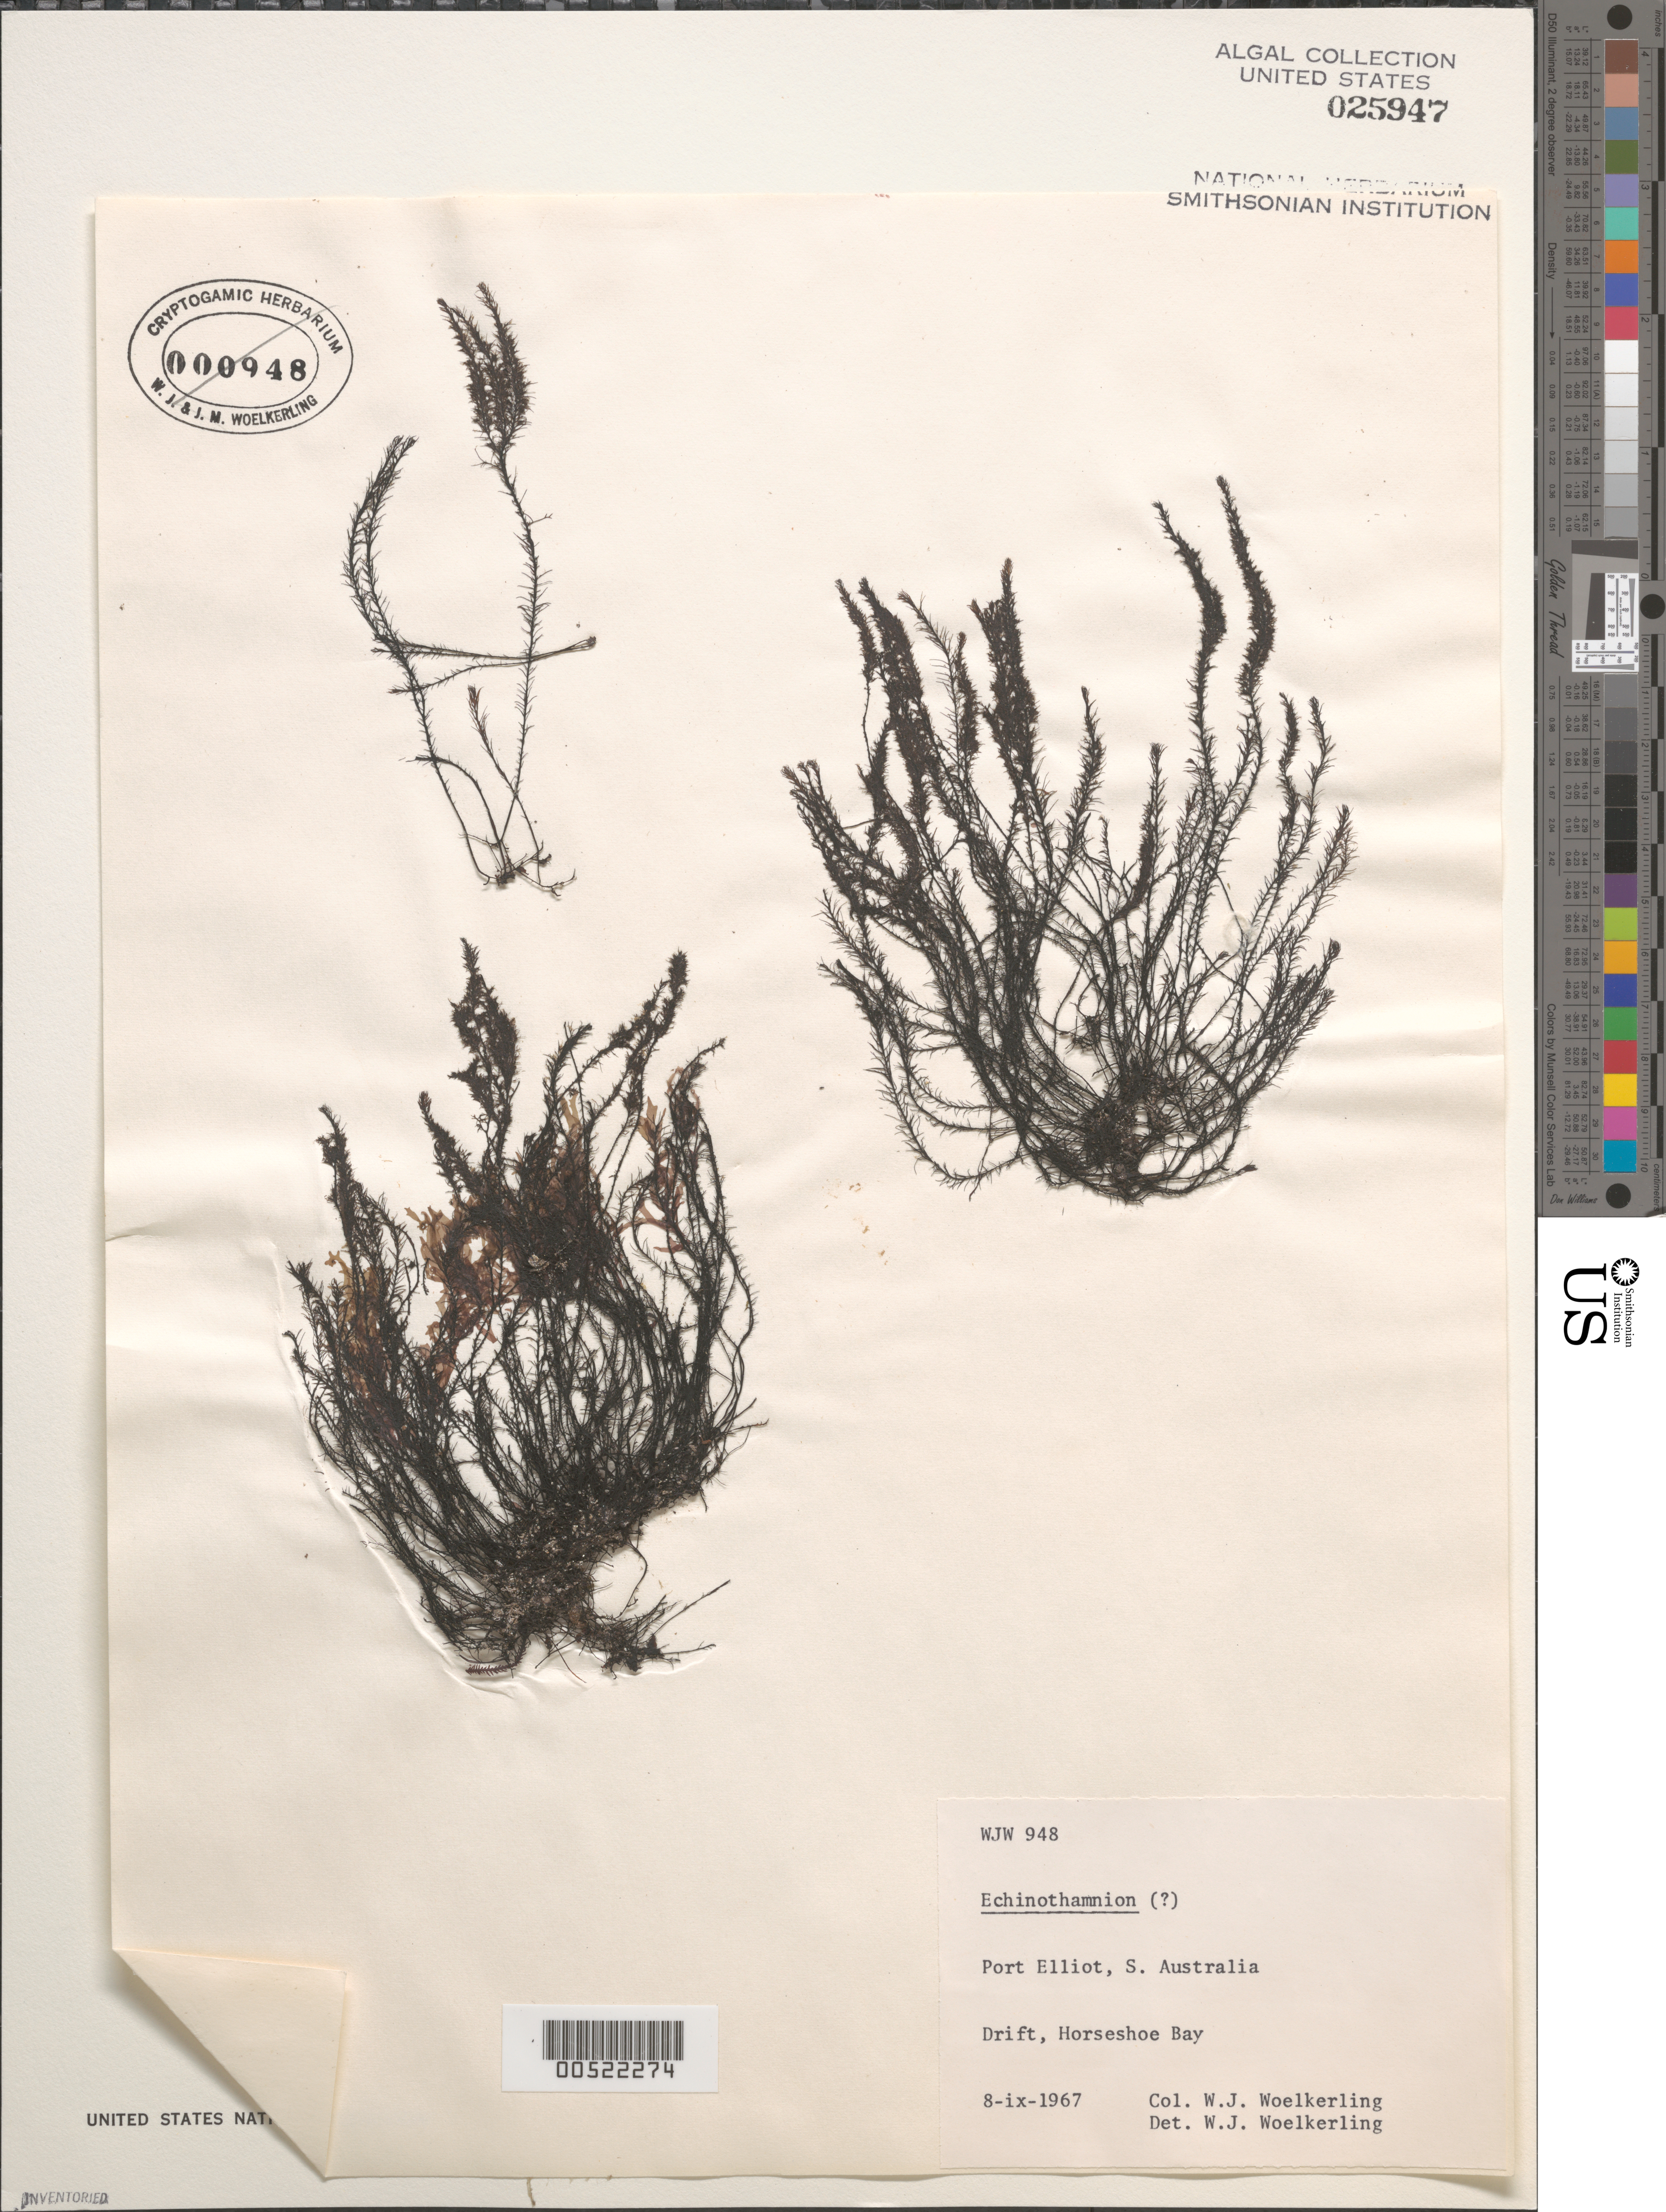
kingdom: Plantae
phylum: Rhodophyta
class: Florideophyceae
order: Ceramiales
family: Rhodomelaceae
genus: Echinothamnion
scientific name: Echinothamnion sp.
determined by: Woelkerling, W. J.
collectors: W. Woelkerling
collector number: WJW 948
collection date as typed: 08 Sep 1967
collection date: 1967-09-08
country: Australia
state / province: South Australia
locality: Horseshoe Bay, Port Elliot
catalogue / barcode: US 25947